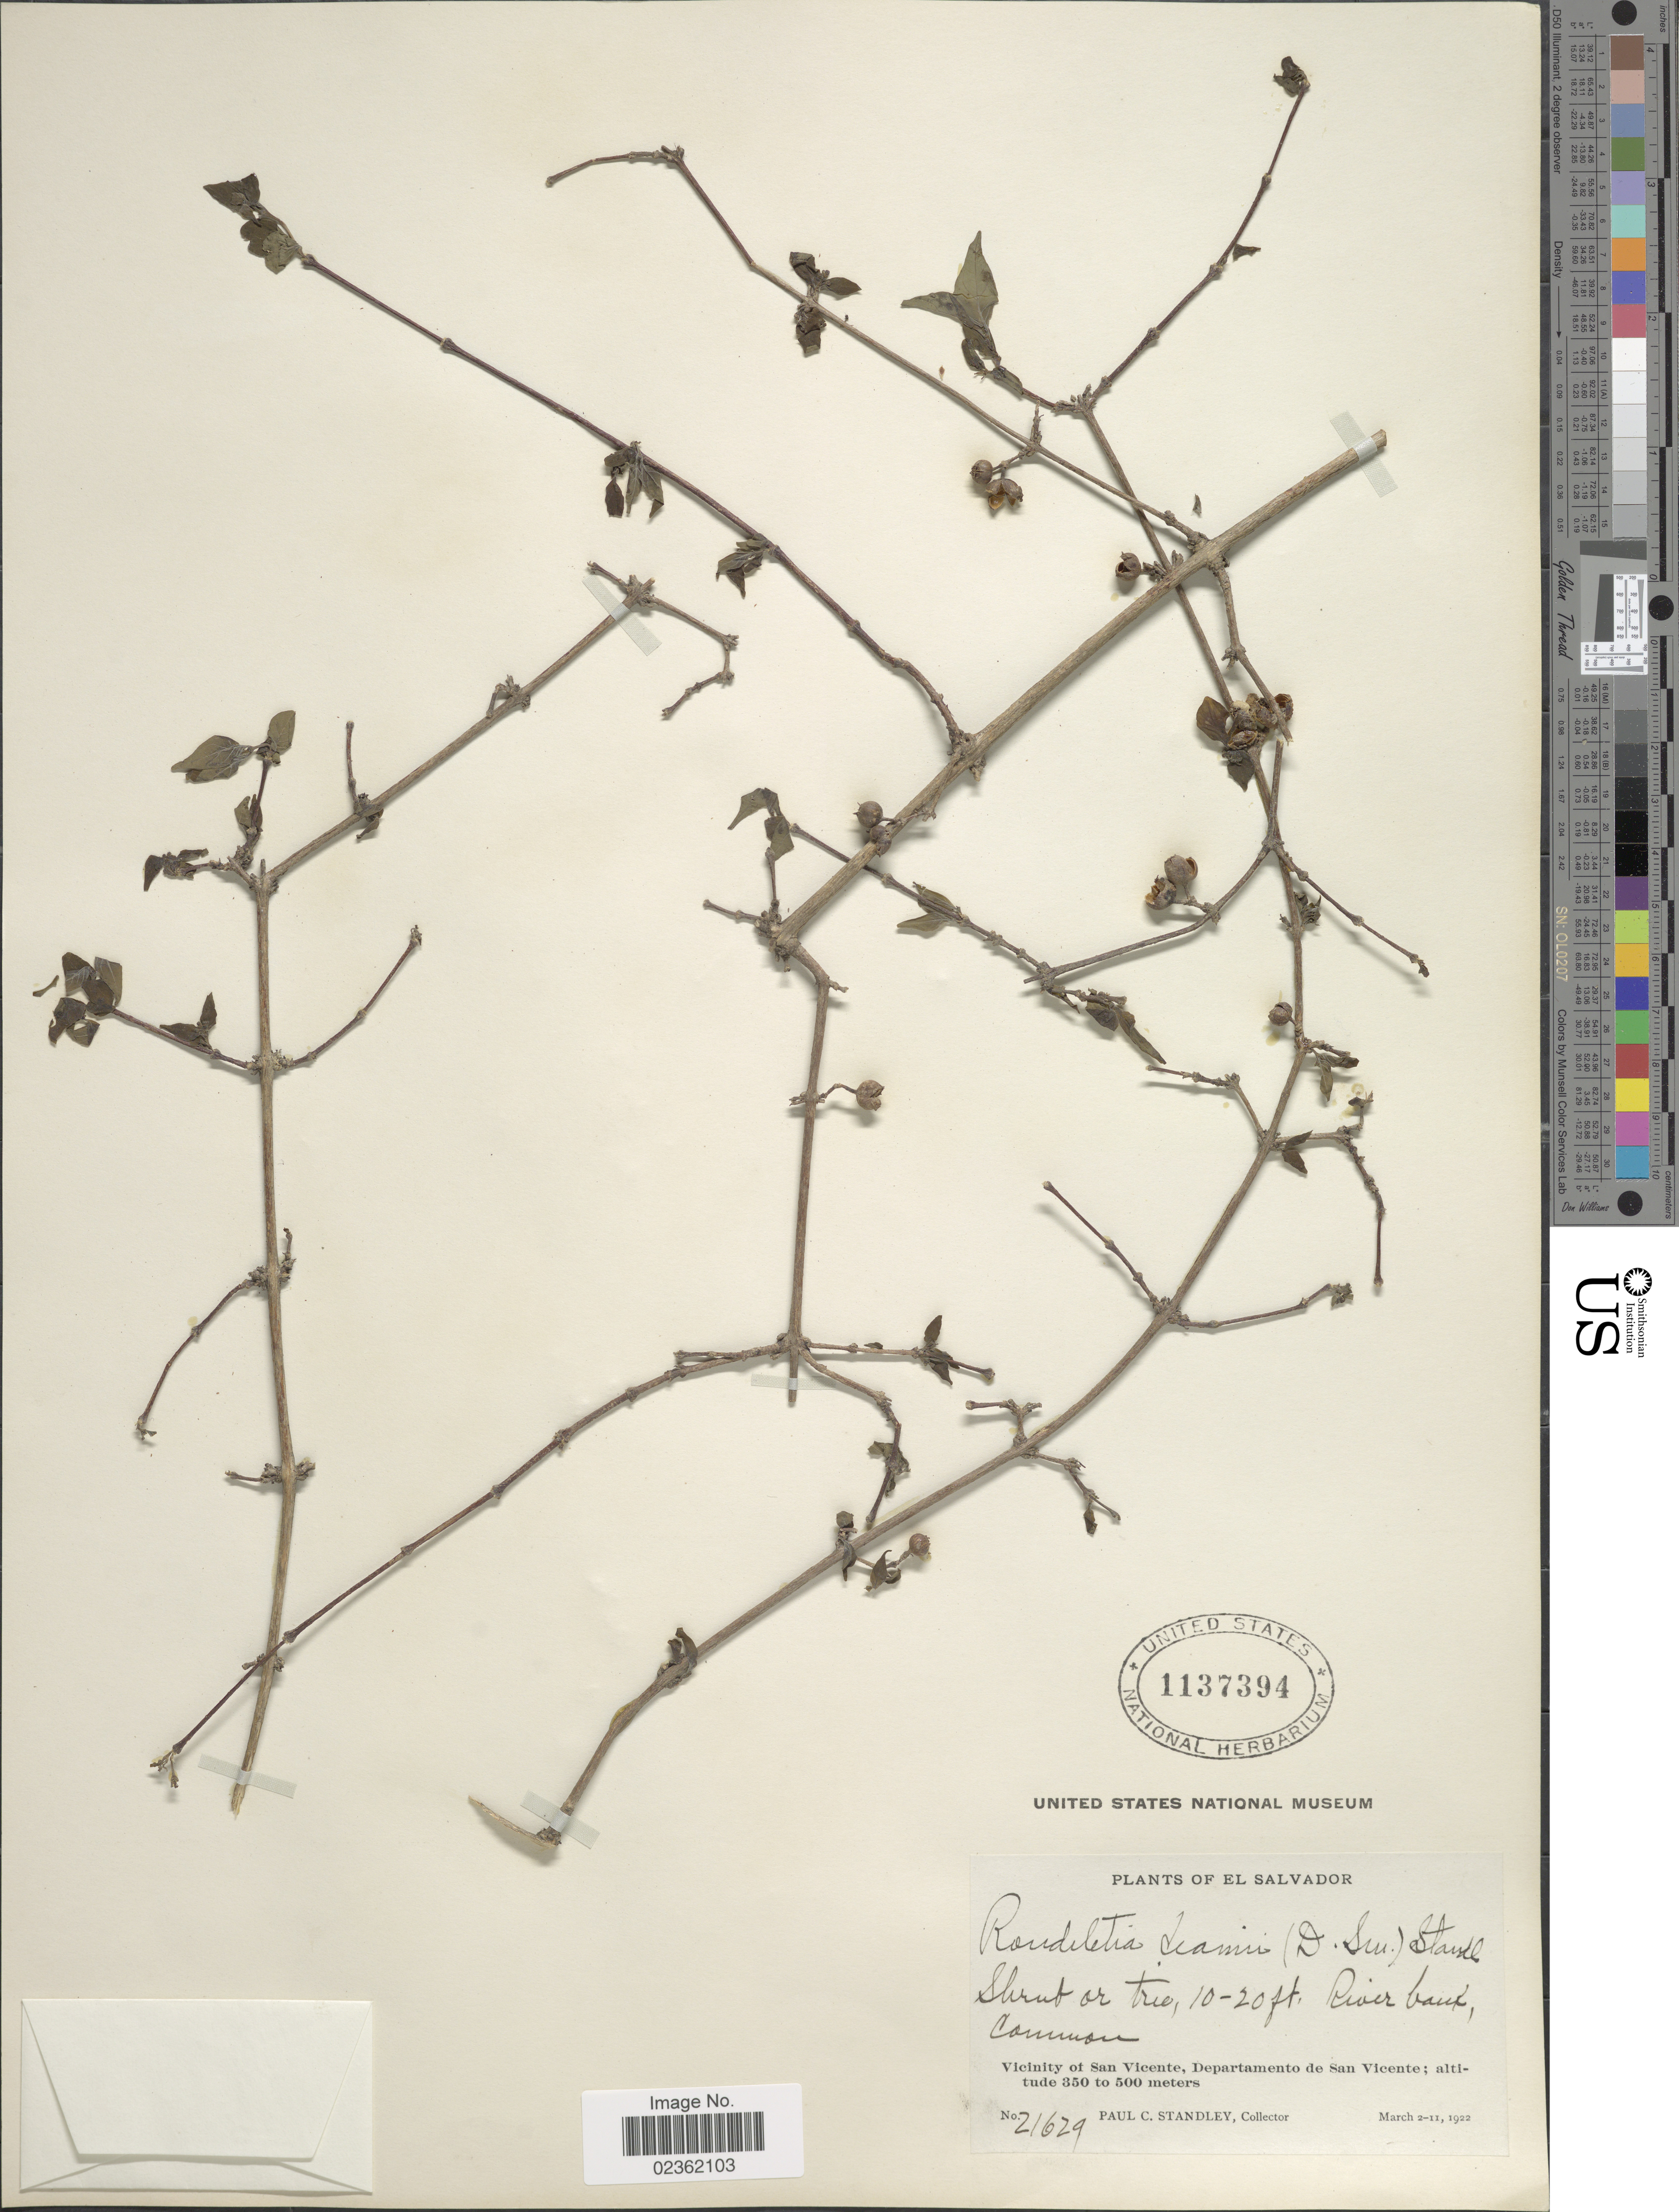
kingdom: Plantae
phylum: Tracheophyta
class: Magnoliopsida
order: Gentianales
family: Rubiaceae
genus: Rondeletia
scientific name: Rondeletia deamii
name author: (Donn. Sm.) Standl.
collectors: P. C. Standley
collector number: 21629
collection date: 1922-03-02/1922-03-11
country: El Salvador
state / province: San Vincente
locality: River bank, Vicinity of San Vicente, Departamento de San Vicente.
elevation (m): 350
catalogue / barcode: US 1137394